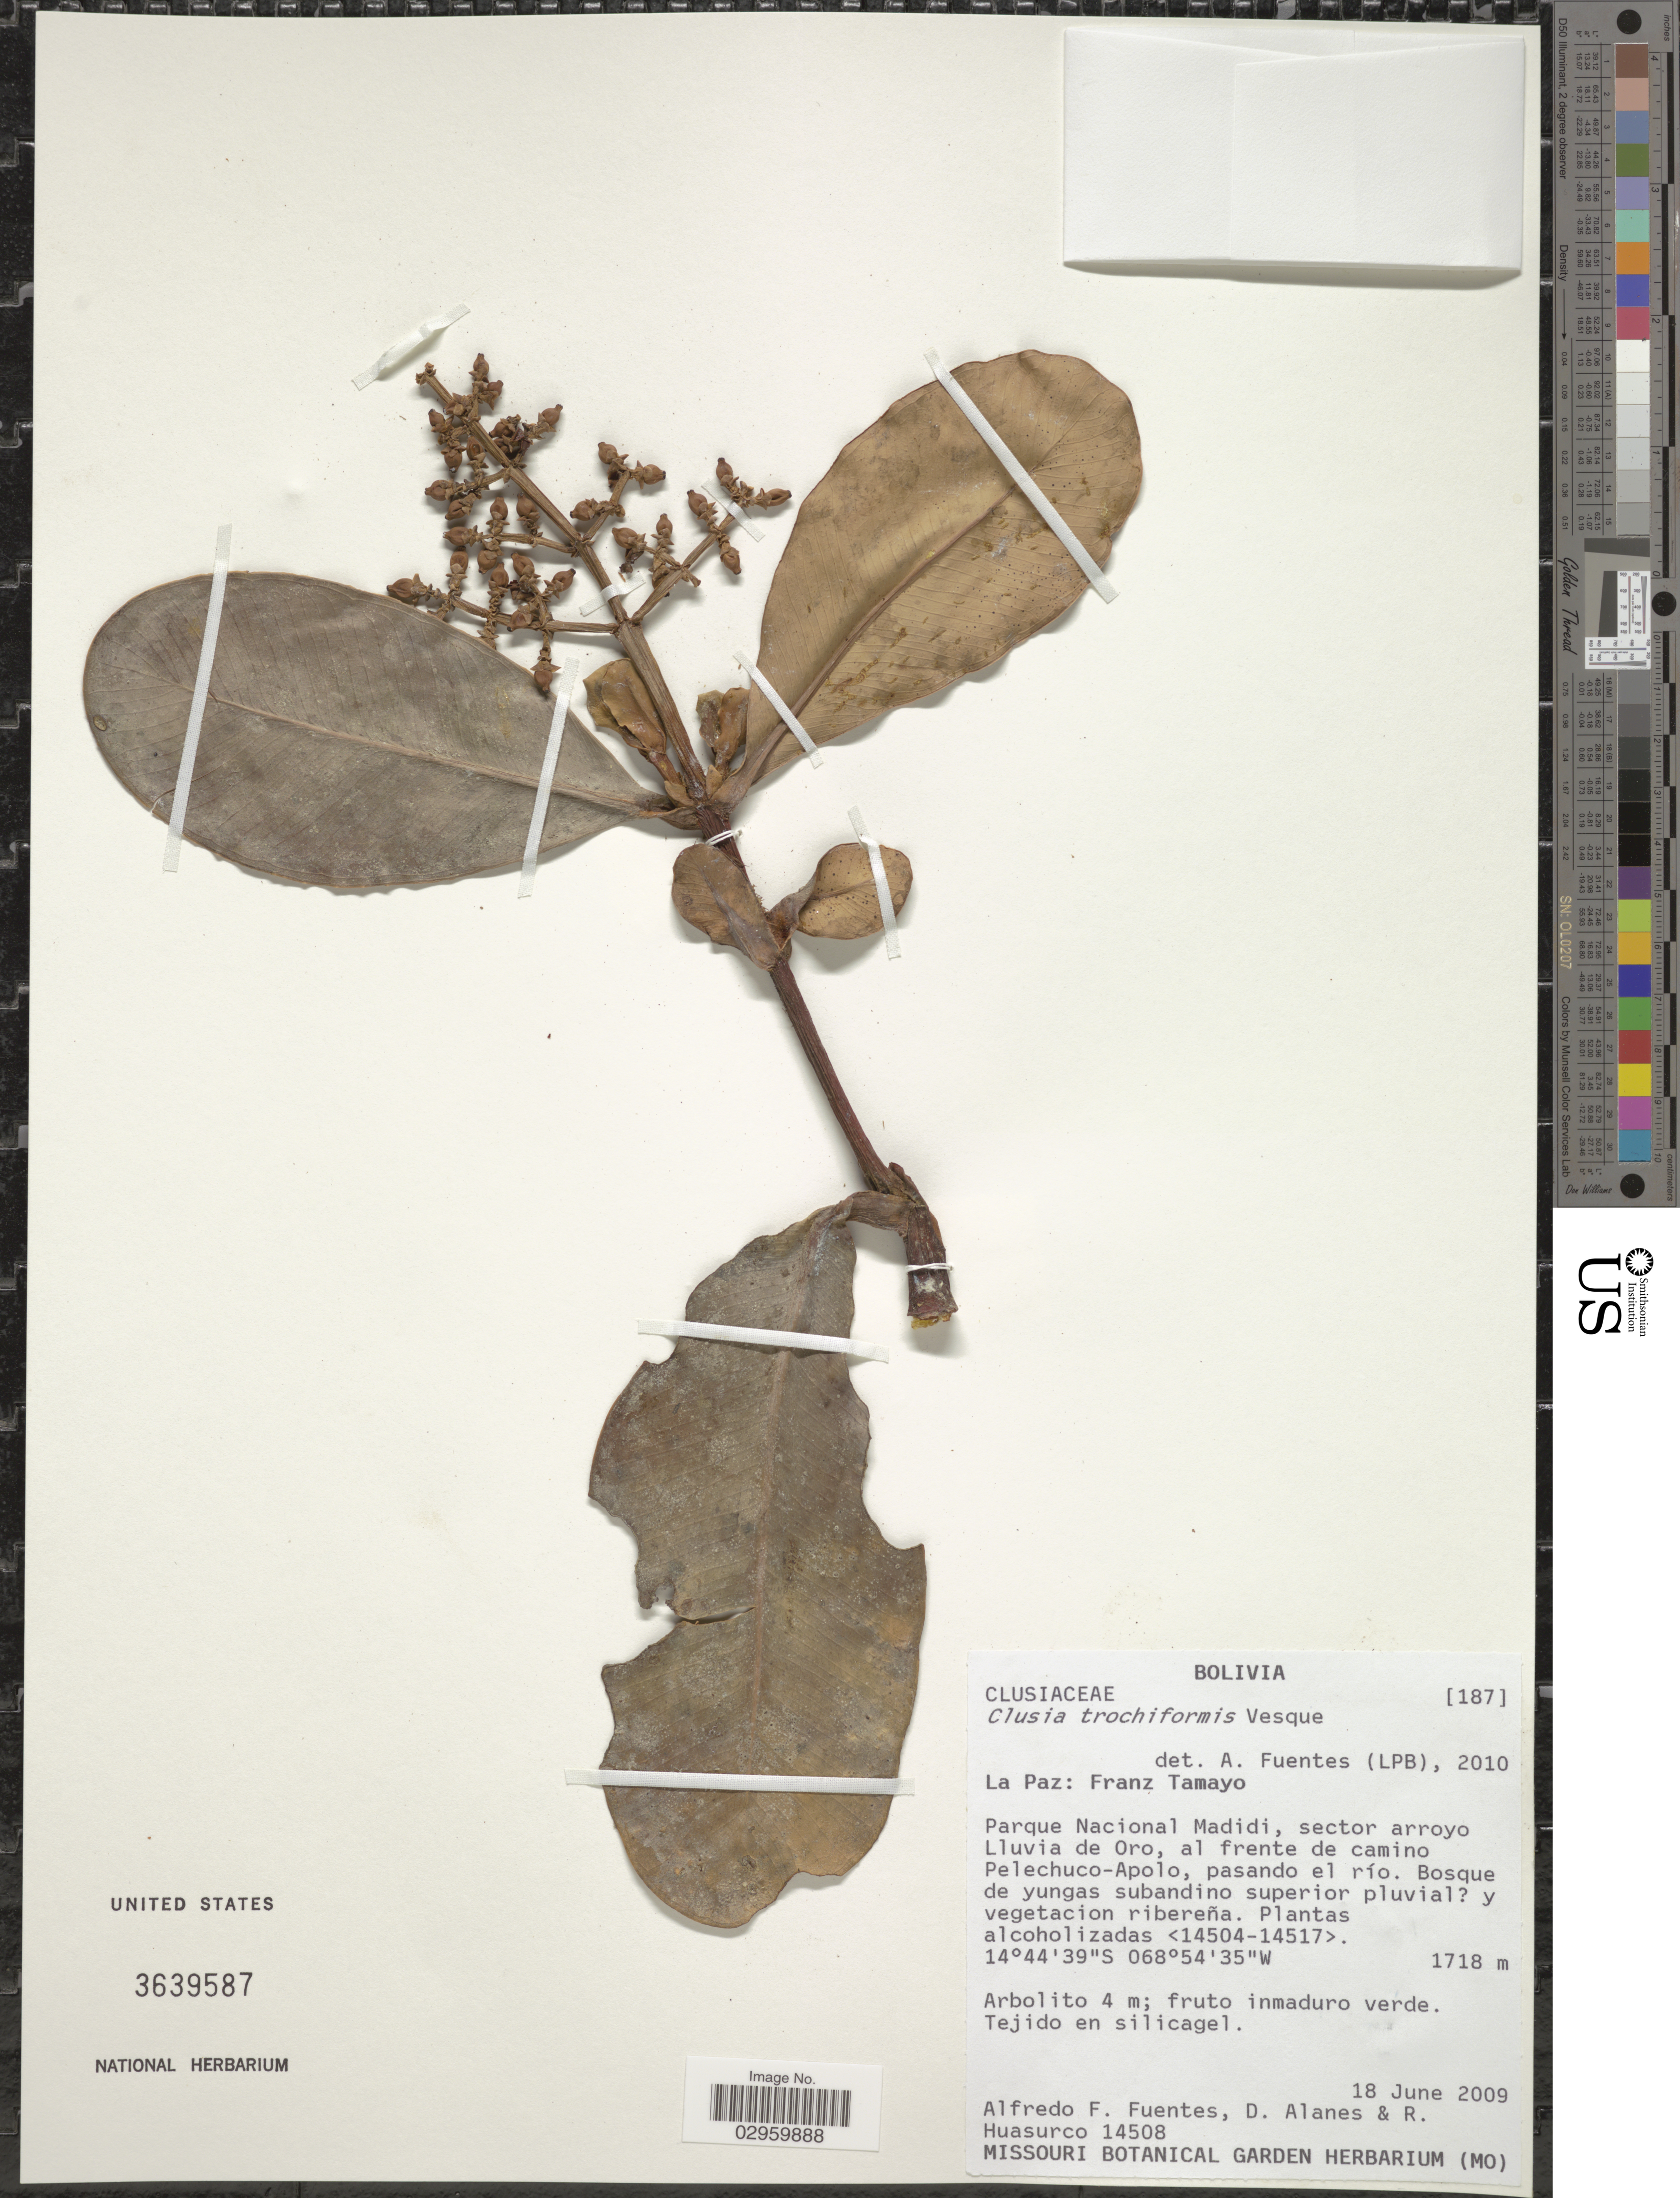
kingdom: Plantae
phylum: Tracheophyta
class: Magnoliopsida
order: Malpighiales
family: Clusiaceae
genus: Clusia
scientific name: Clusia trochiformis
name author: Vesque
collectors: A. F. Fuentes, D. Alanes & R. Huasurco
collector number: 14508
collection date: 2009-06-18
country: Bolivia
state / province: La Paz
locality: Franz Tamayo, Parque Nacional Madidi, sector arroyo Lluvia de Oro, al frente de camino Pelechuco-Apolo, pasando el río.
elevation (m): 1718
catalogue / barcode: US 3639587